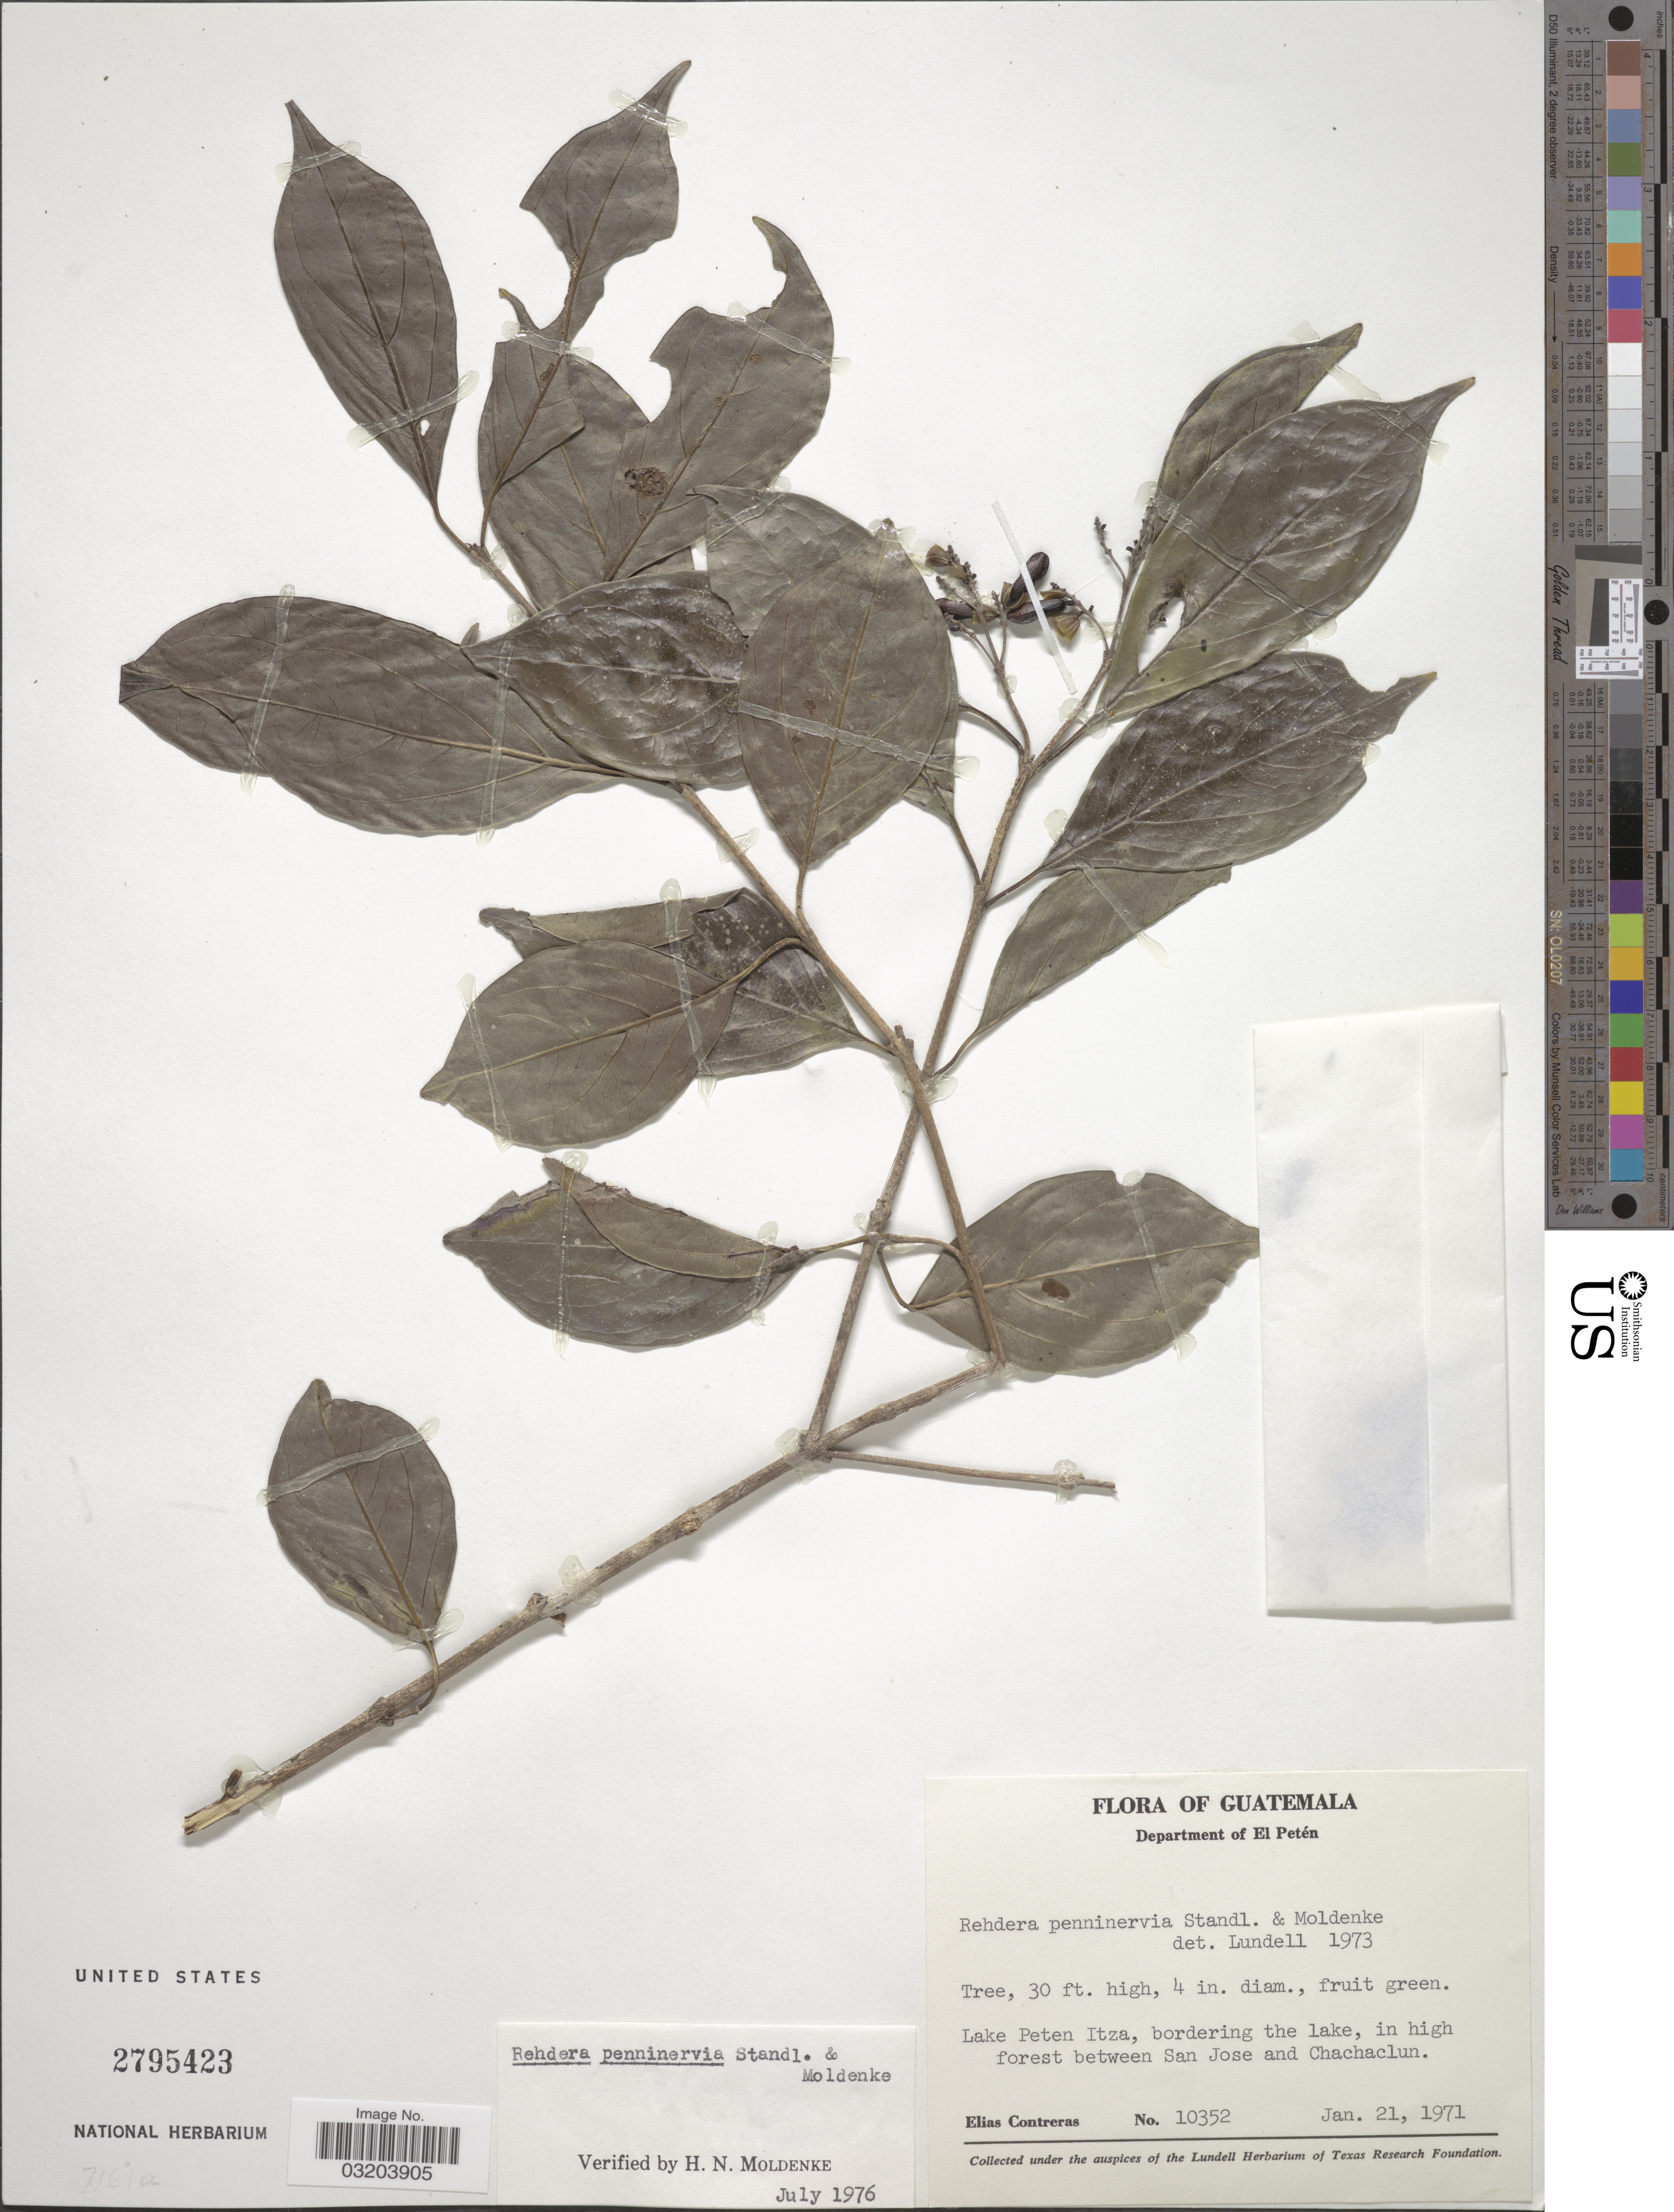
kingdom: Plantae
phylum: Tracheophyta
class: Magnoliopsida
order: Lamiales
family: Verbenaceae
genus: Rehdera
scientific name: Rehdera penninervia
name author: Standl. & Moldenke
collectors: E. Contreras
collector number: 10352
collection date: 1971-01-21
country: Guatemala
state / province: El Petén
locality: Department of El Petén. Lake Peten Itza, bordering the lake, in high forest between San Jose and Chachaclun.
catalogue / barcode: US 2795423